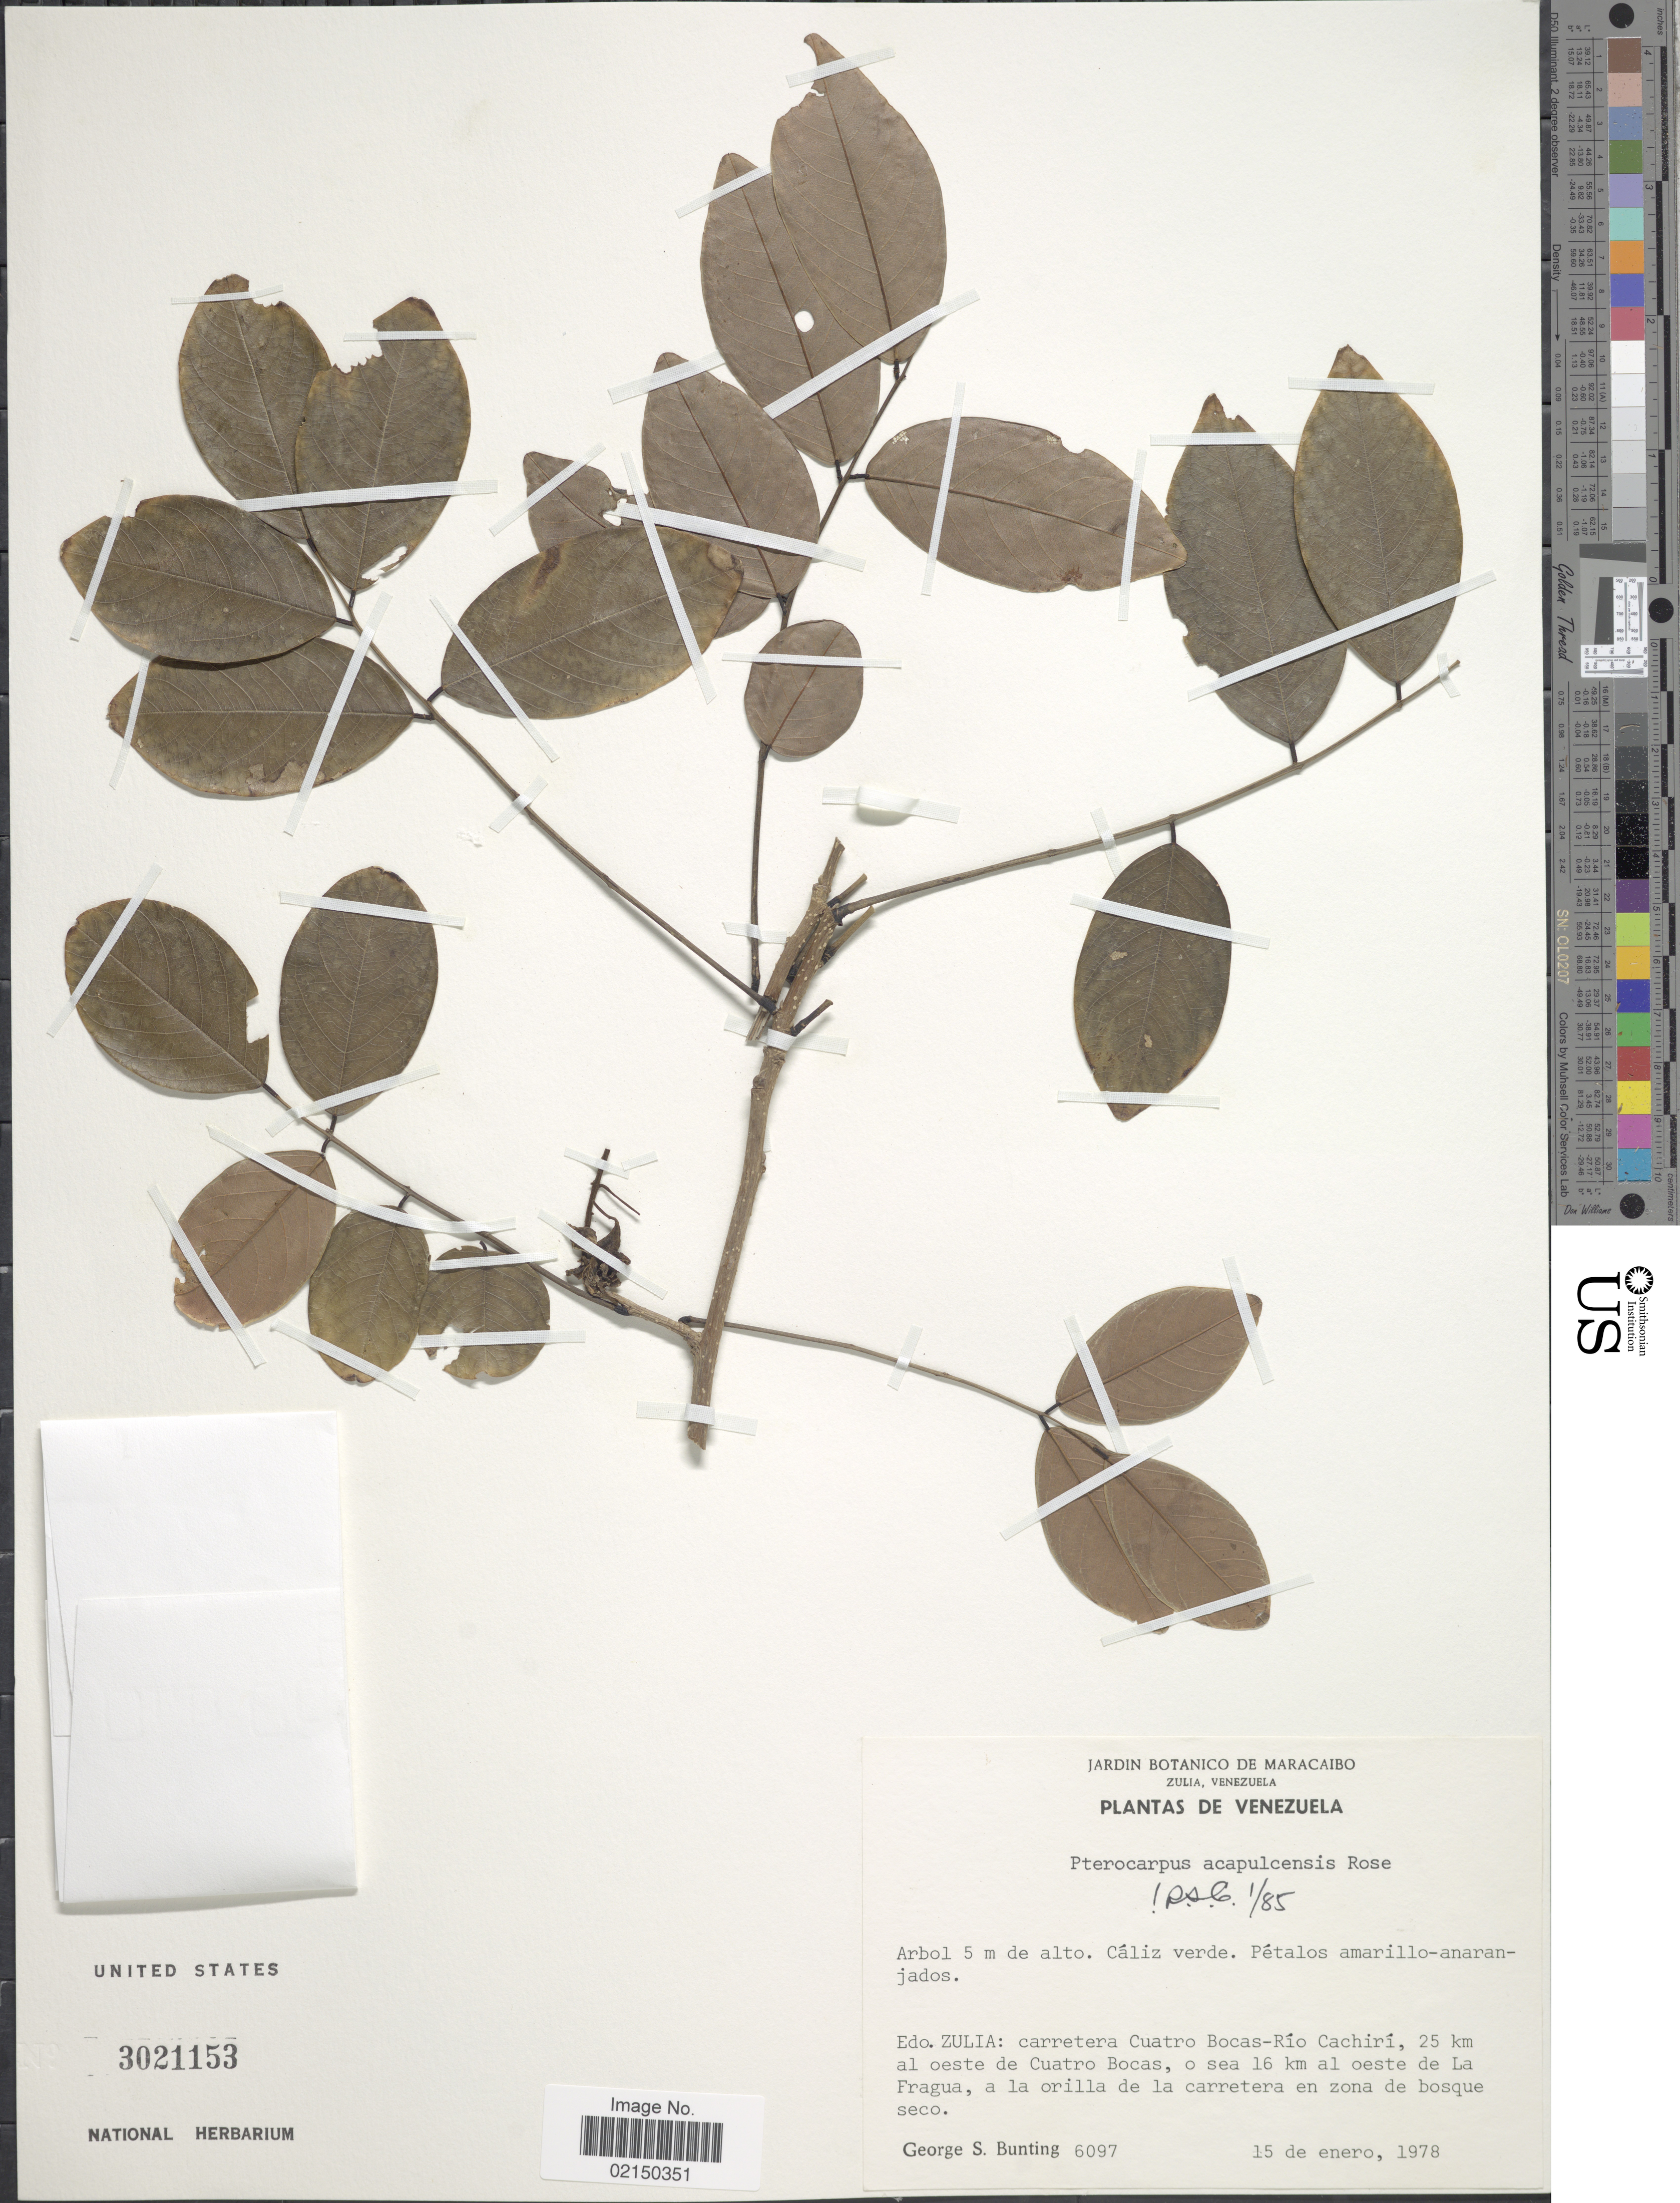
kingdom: Plantae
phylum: Tracheophyta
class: Magnoliopsida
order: Fabales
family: Fabaceae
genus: Pterocarpus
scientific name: Pterocarpus acapulcensis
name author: Rose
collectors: G. S. Bunting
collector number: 6097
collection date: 1978-01-15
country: Venezuela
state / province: Zulia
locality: Carretera Cuatro Bocas-Rio Cachiri, 25 km al oeste de Cuatro Bocas, o sea 16 km al oeste de La Fragua, a la orilla de la carretera en zona de bosque seco.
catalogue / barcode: US 3021153